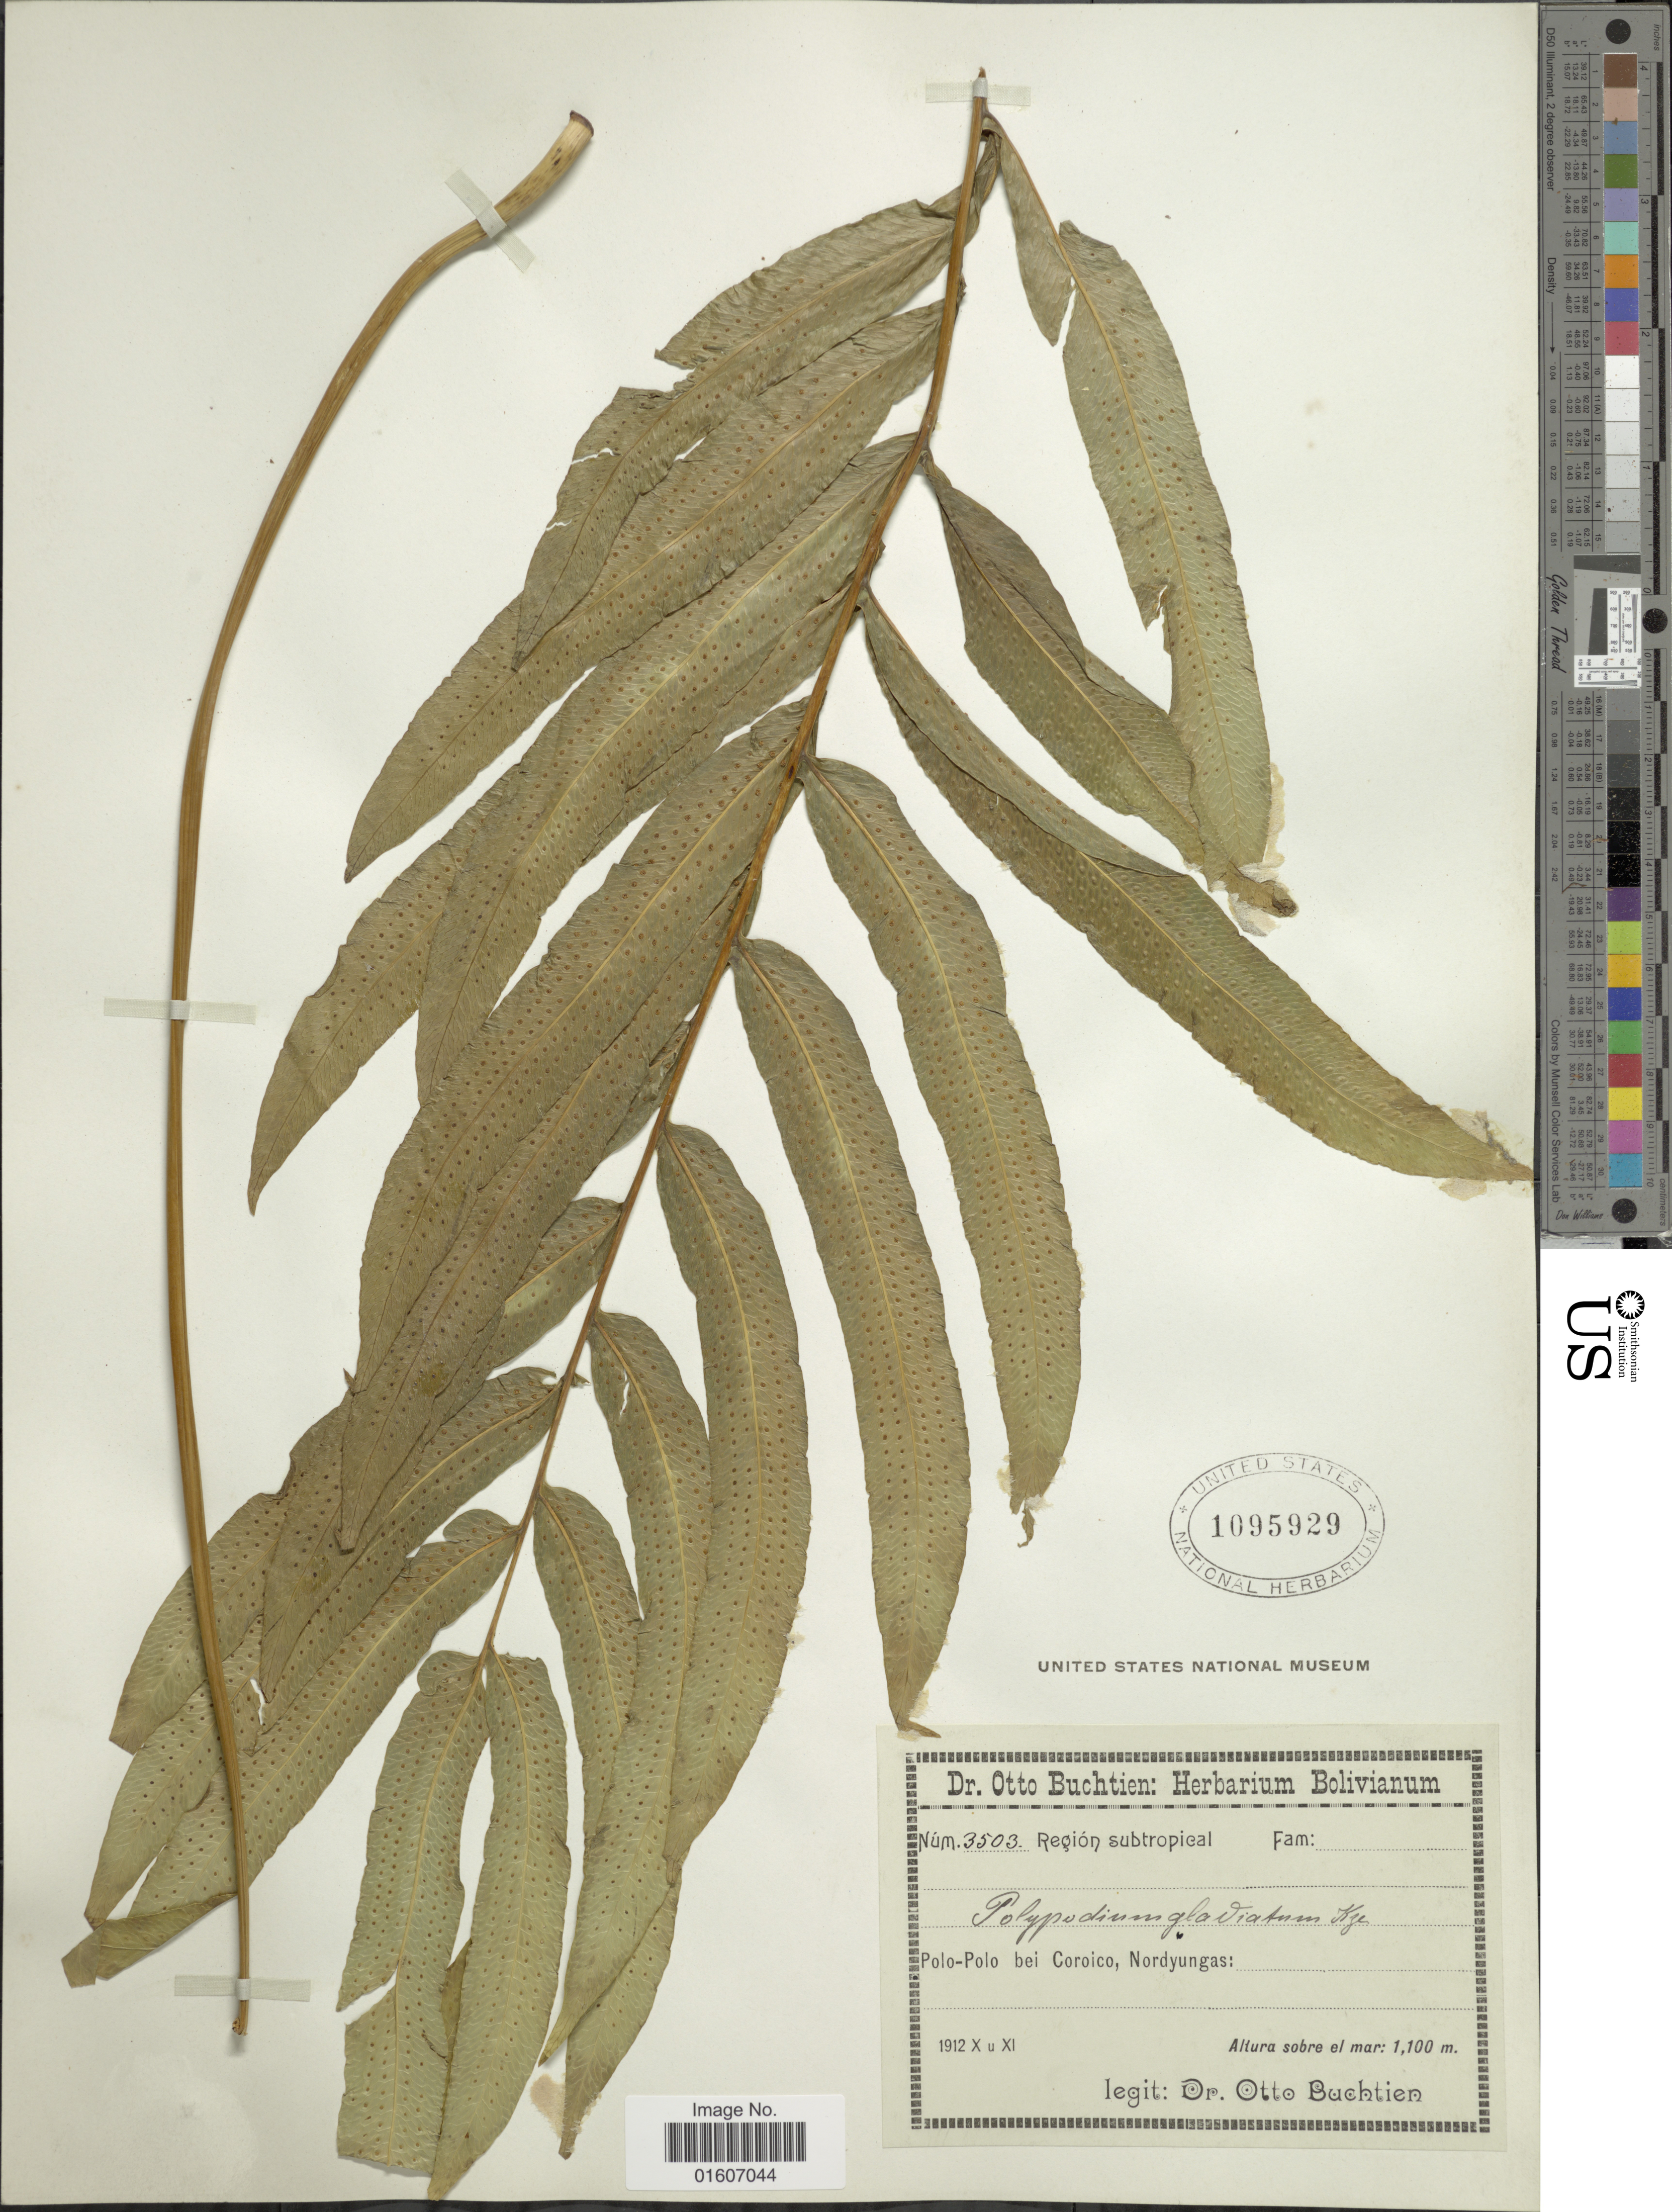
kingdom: Plantae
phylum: Tracheophyta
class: Polypodiopsida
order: Polypodiales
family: Polypodiaceae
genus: Serpocaulon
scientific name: Serpocaulon triseriale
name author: (Sw.) A.R. Sm.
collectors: O. Buchtien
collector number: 3503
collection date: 1912-10/1912-11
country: Bolivia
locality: Polo-Polo bei Coroico, Nordyungas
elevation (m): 1100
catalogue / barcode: US 1095929